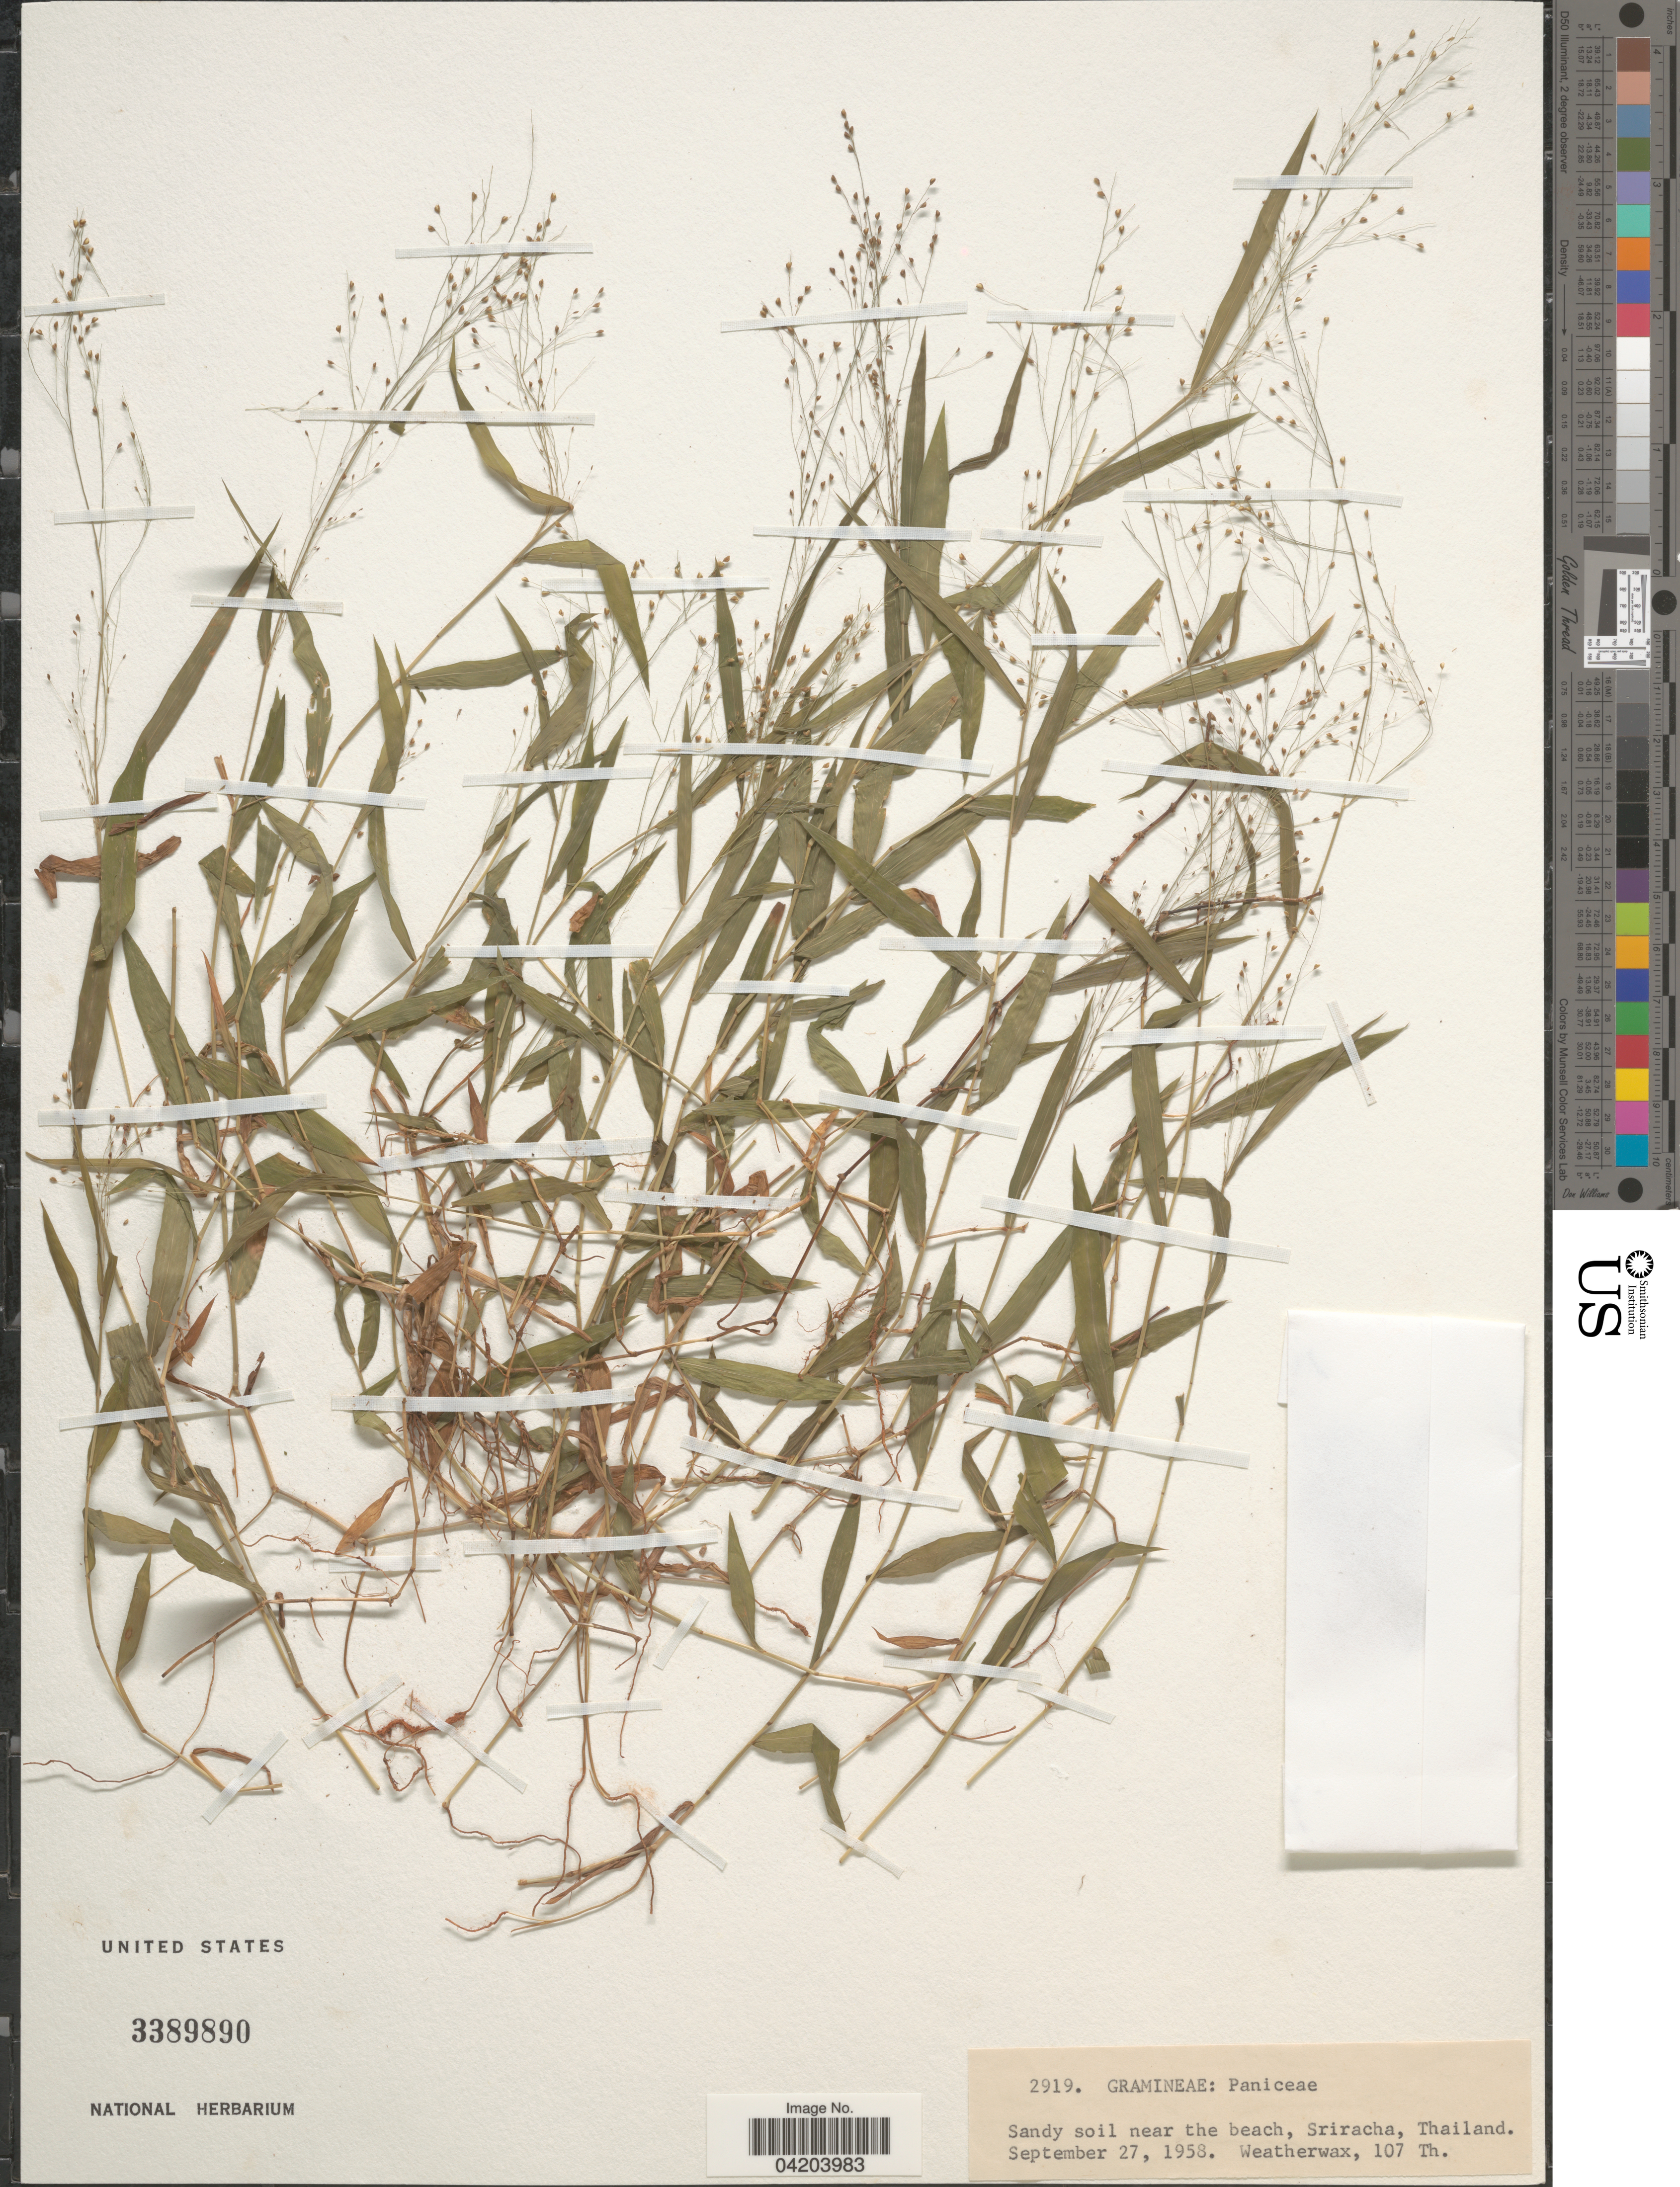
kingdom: Plantae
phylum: Tracheophyta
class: Liliopsida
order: Poales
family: Poaceae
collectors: -. Weatherwax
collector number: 107 Th.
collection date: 1958-07-27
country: Thailand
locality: Sandy soil near the beach, Sriracha.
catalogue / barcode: US 3389890